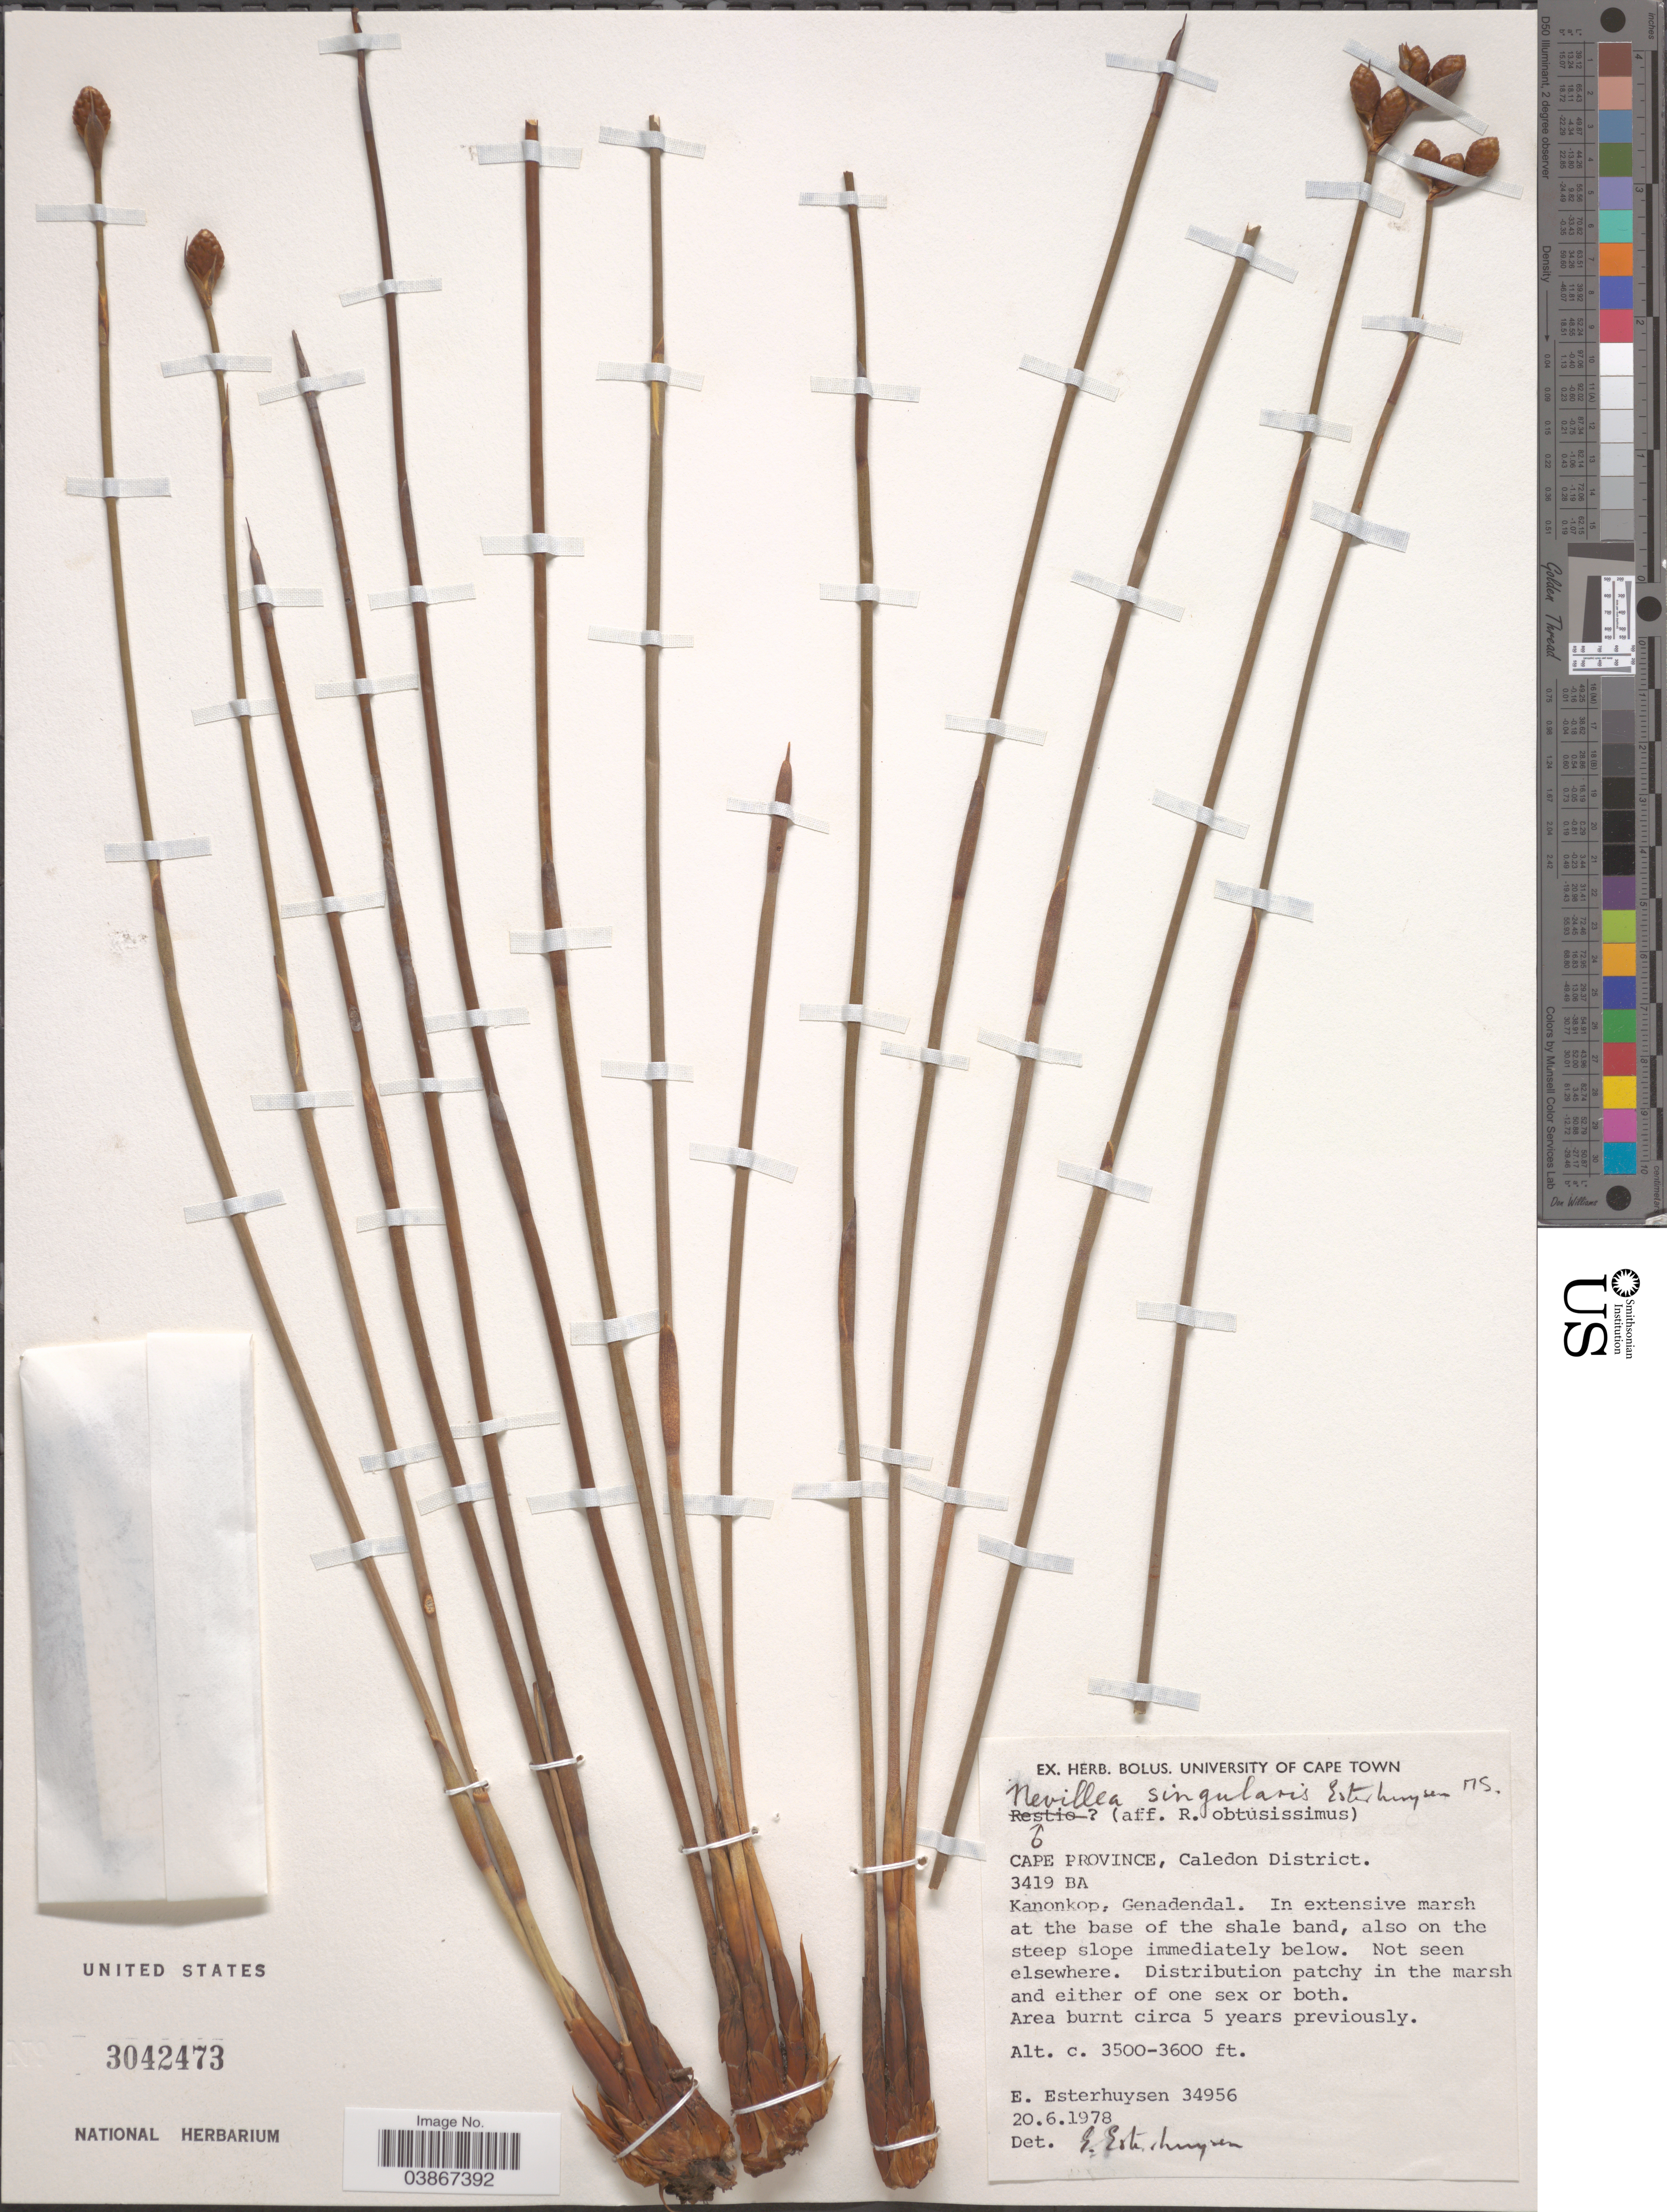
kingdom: Plantae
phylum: Tracheophyta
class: Liliopsida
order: Poales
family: Restionaceae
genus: Nevillea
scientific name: Nevillea singularis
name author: Esterh.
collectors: E. E. Esterhuysen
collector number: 34956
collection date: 1978-06-20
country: South Africa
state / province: Western Cape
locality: Caledon District. 3419 BA. Kanonkop, Genadendal.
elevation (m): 1067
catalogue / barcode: US 3042473